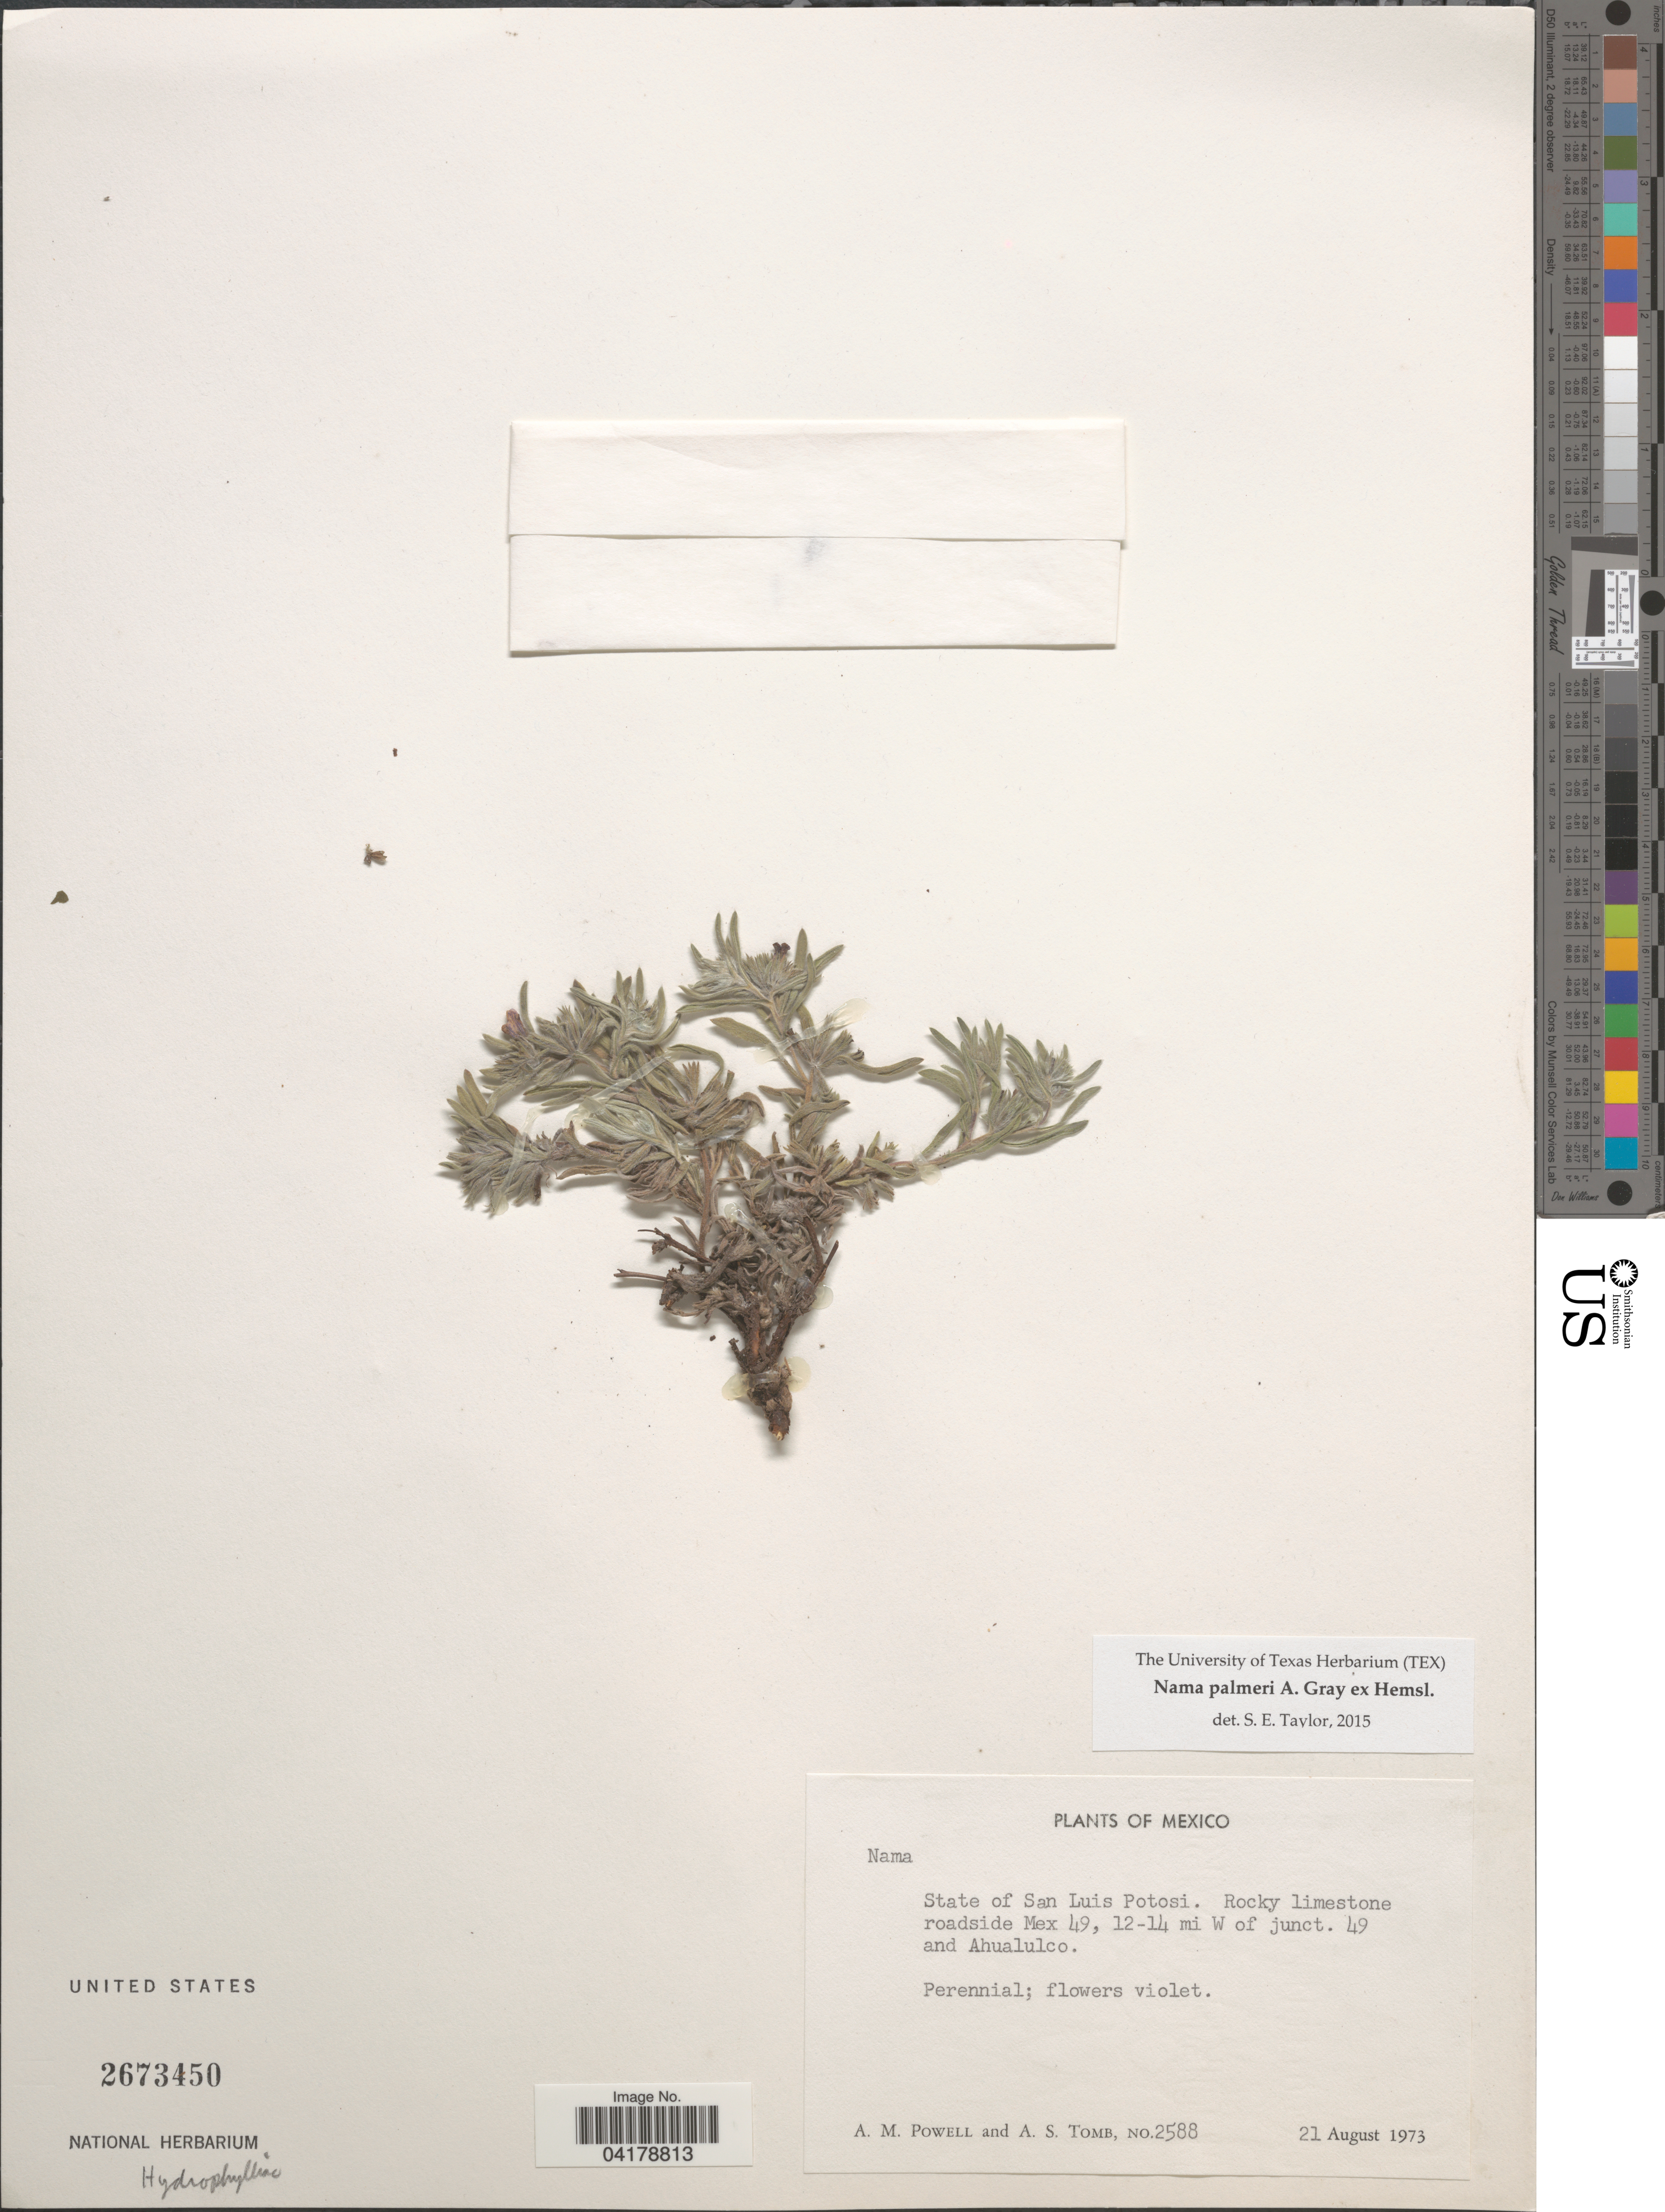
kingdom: Plantae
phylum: Tracheophyta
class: Magnoliopsida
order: Boraginales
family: Namaceae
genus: Nama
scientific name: Nama palmeri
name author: A. Gray in Hemsl.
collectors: A. M. Powell & A. Tomb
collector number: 2588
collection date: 1973-08-21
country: Mexico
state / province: San Luis Potosí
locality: Rocky limestone roadside Mex 49, 12-14 mi W of junct. 49 and Ahualulco.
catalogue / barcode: US 2673450